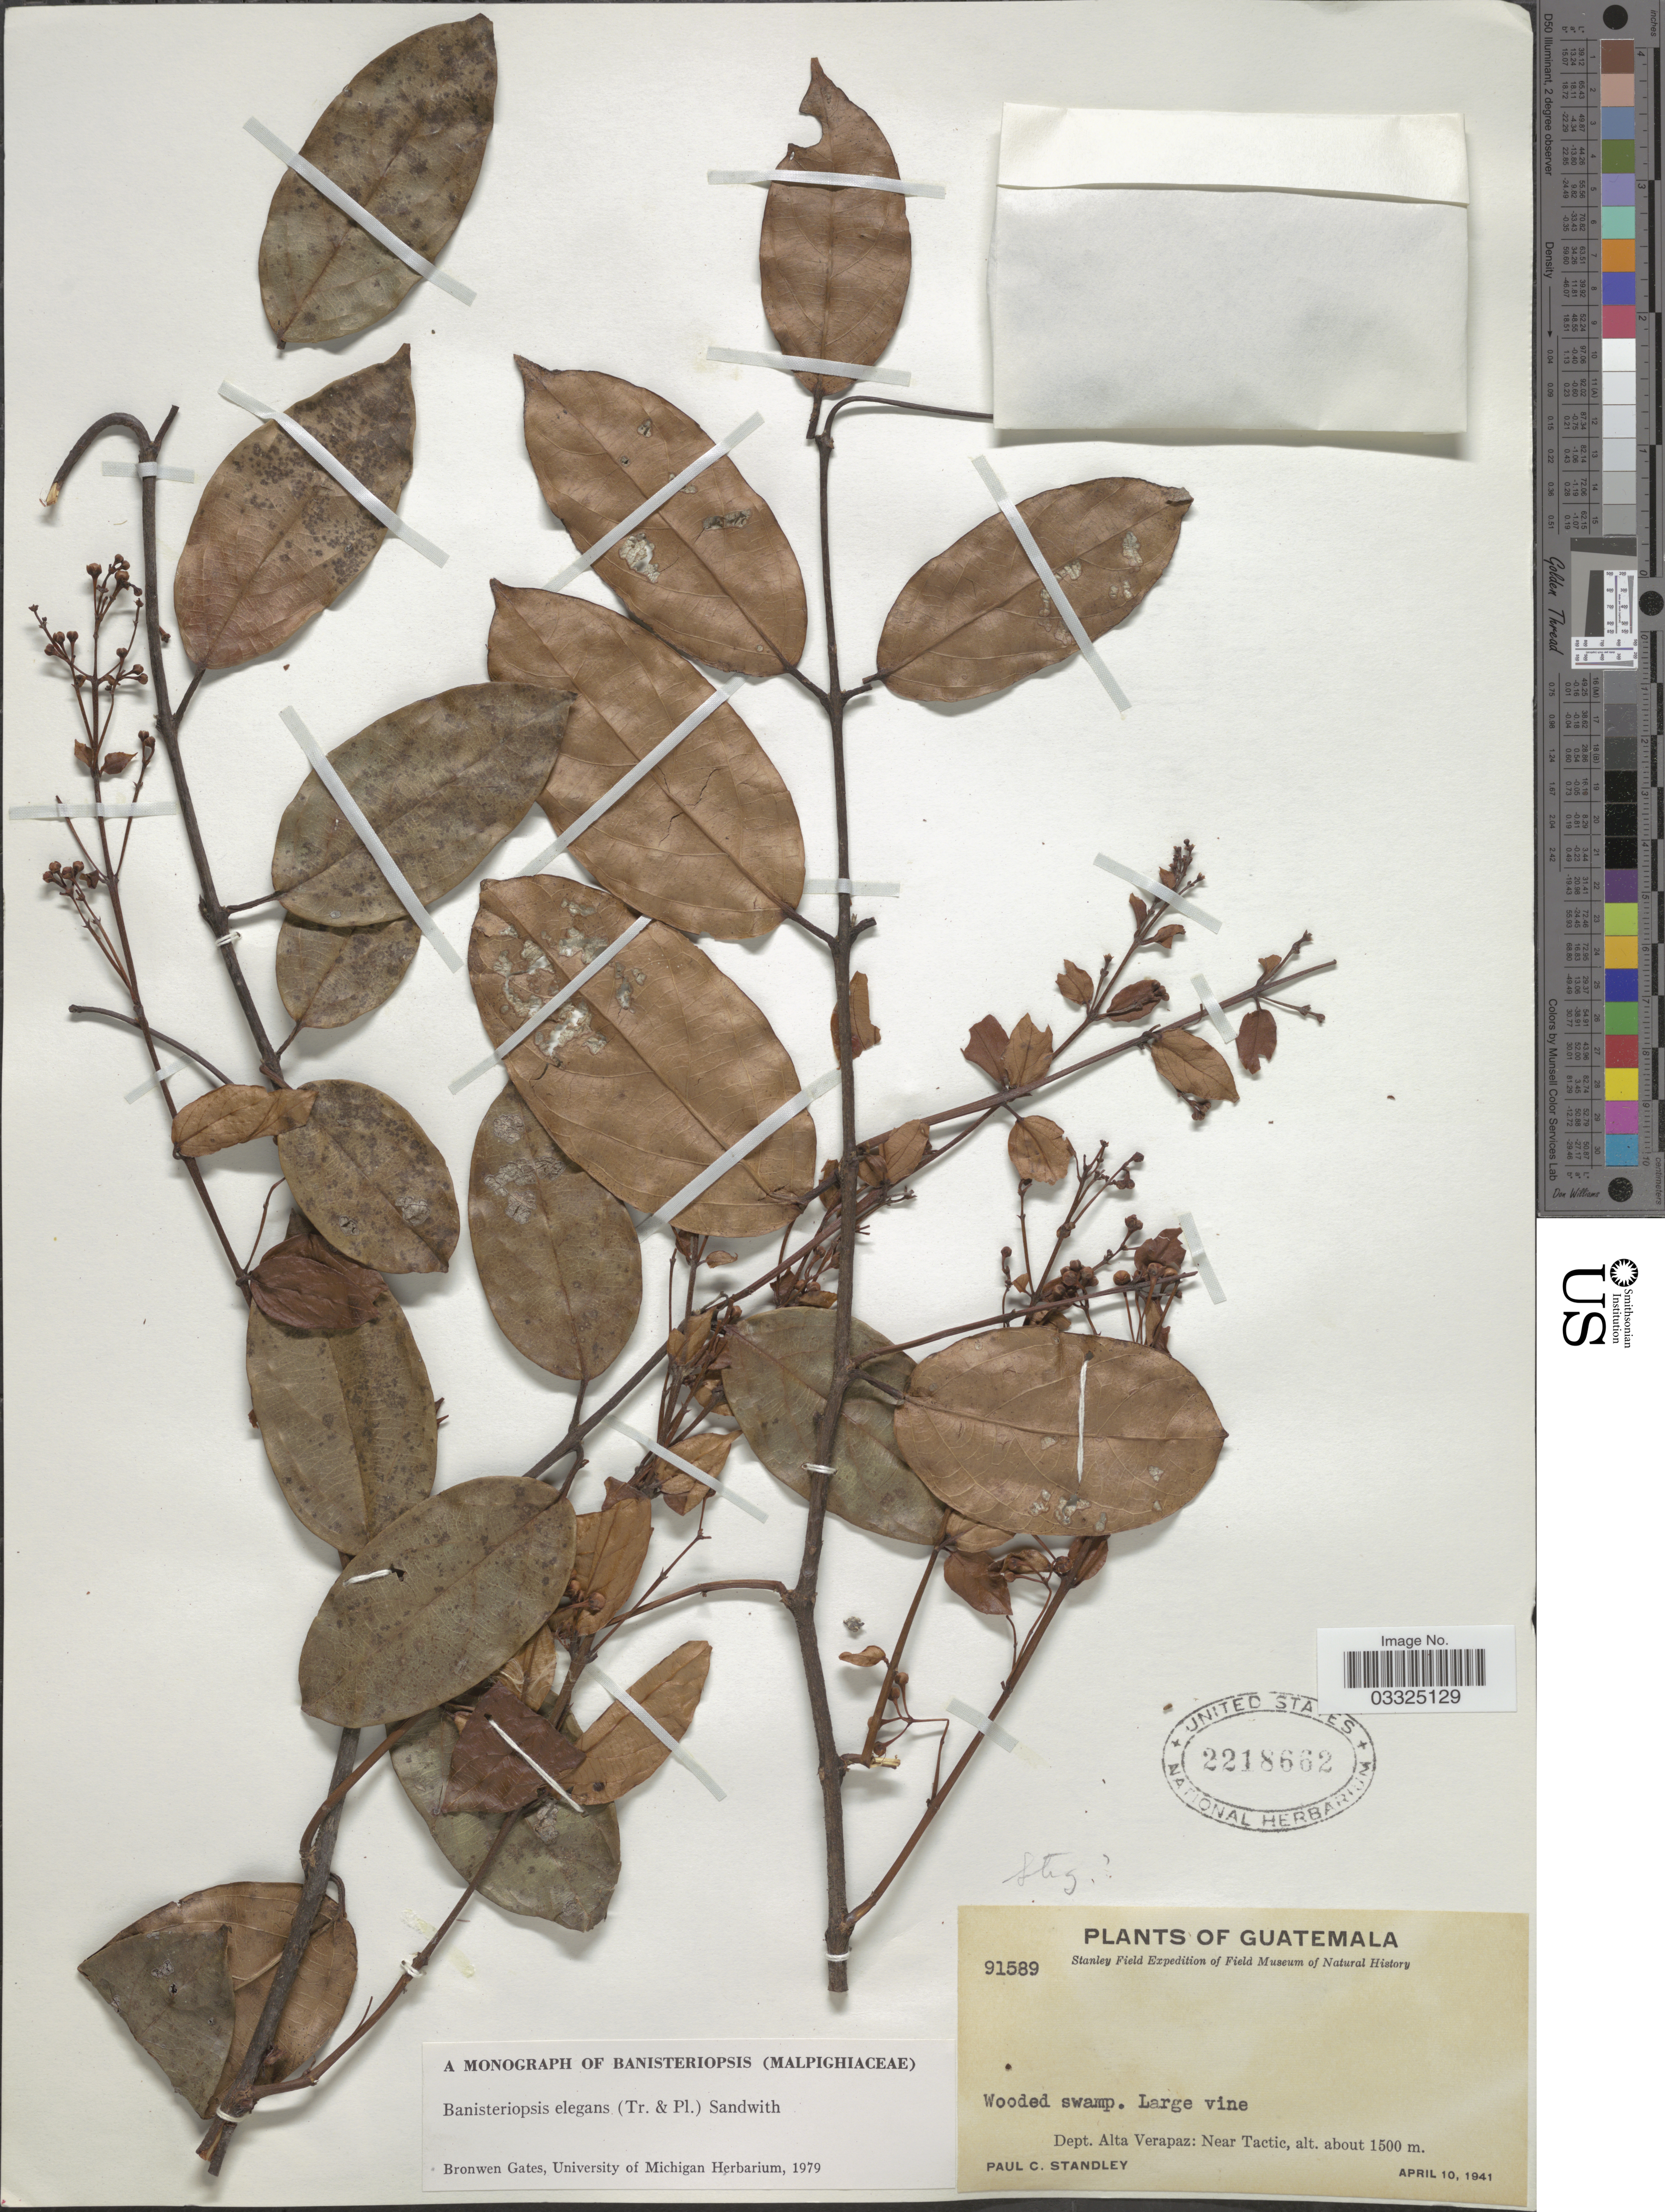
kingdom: Plantae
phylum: Tracheophyta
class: Magnoliopsida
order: Malpighiales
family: Malpighiaceae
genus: Banisteriopsis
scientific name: Banisteriopsis elegans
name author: (Triana & Planch.) Sandwith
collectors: P. C. Standley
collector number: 91589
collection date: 1941-04-10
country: Guatemala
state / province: Alta Verapaz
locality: Dept. Alta Verapaz: Near Tactic.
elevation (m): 1500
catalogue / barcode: US 2218662